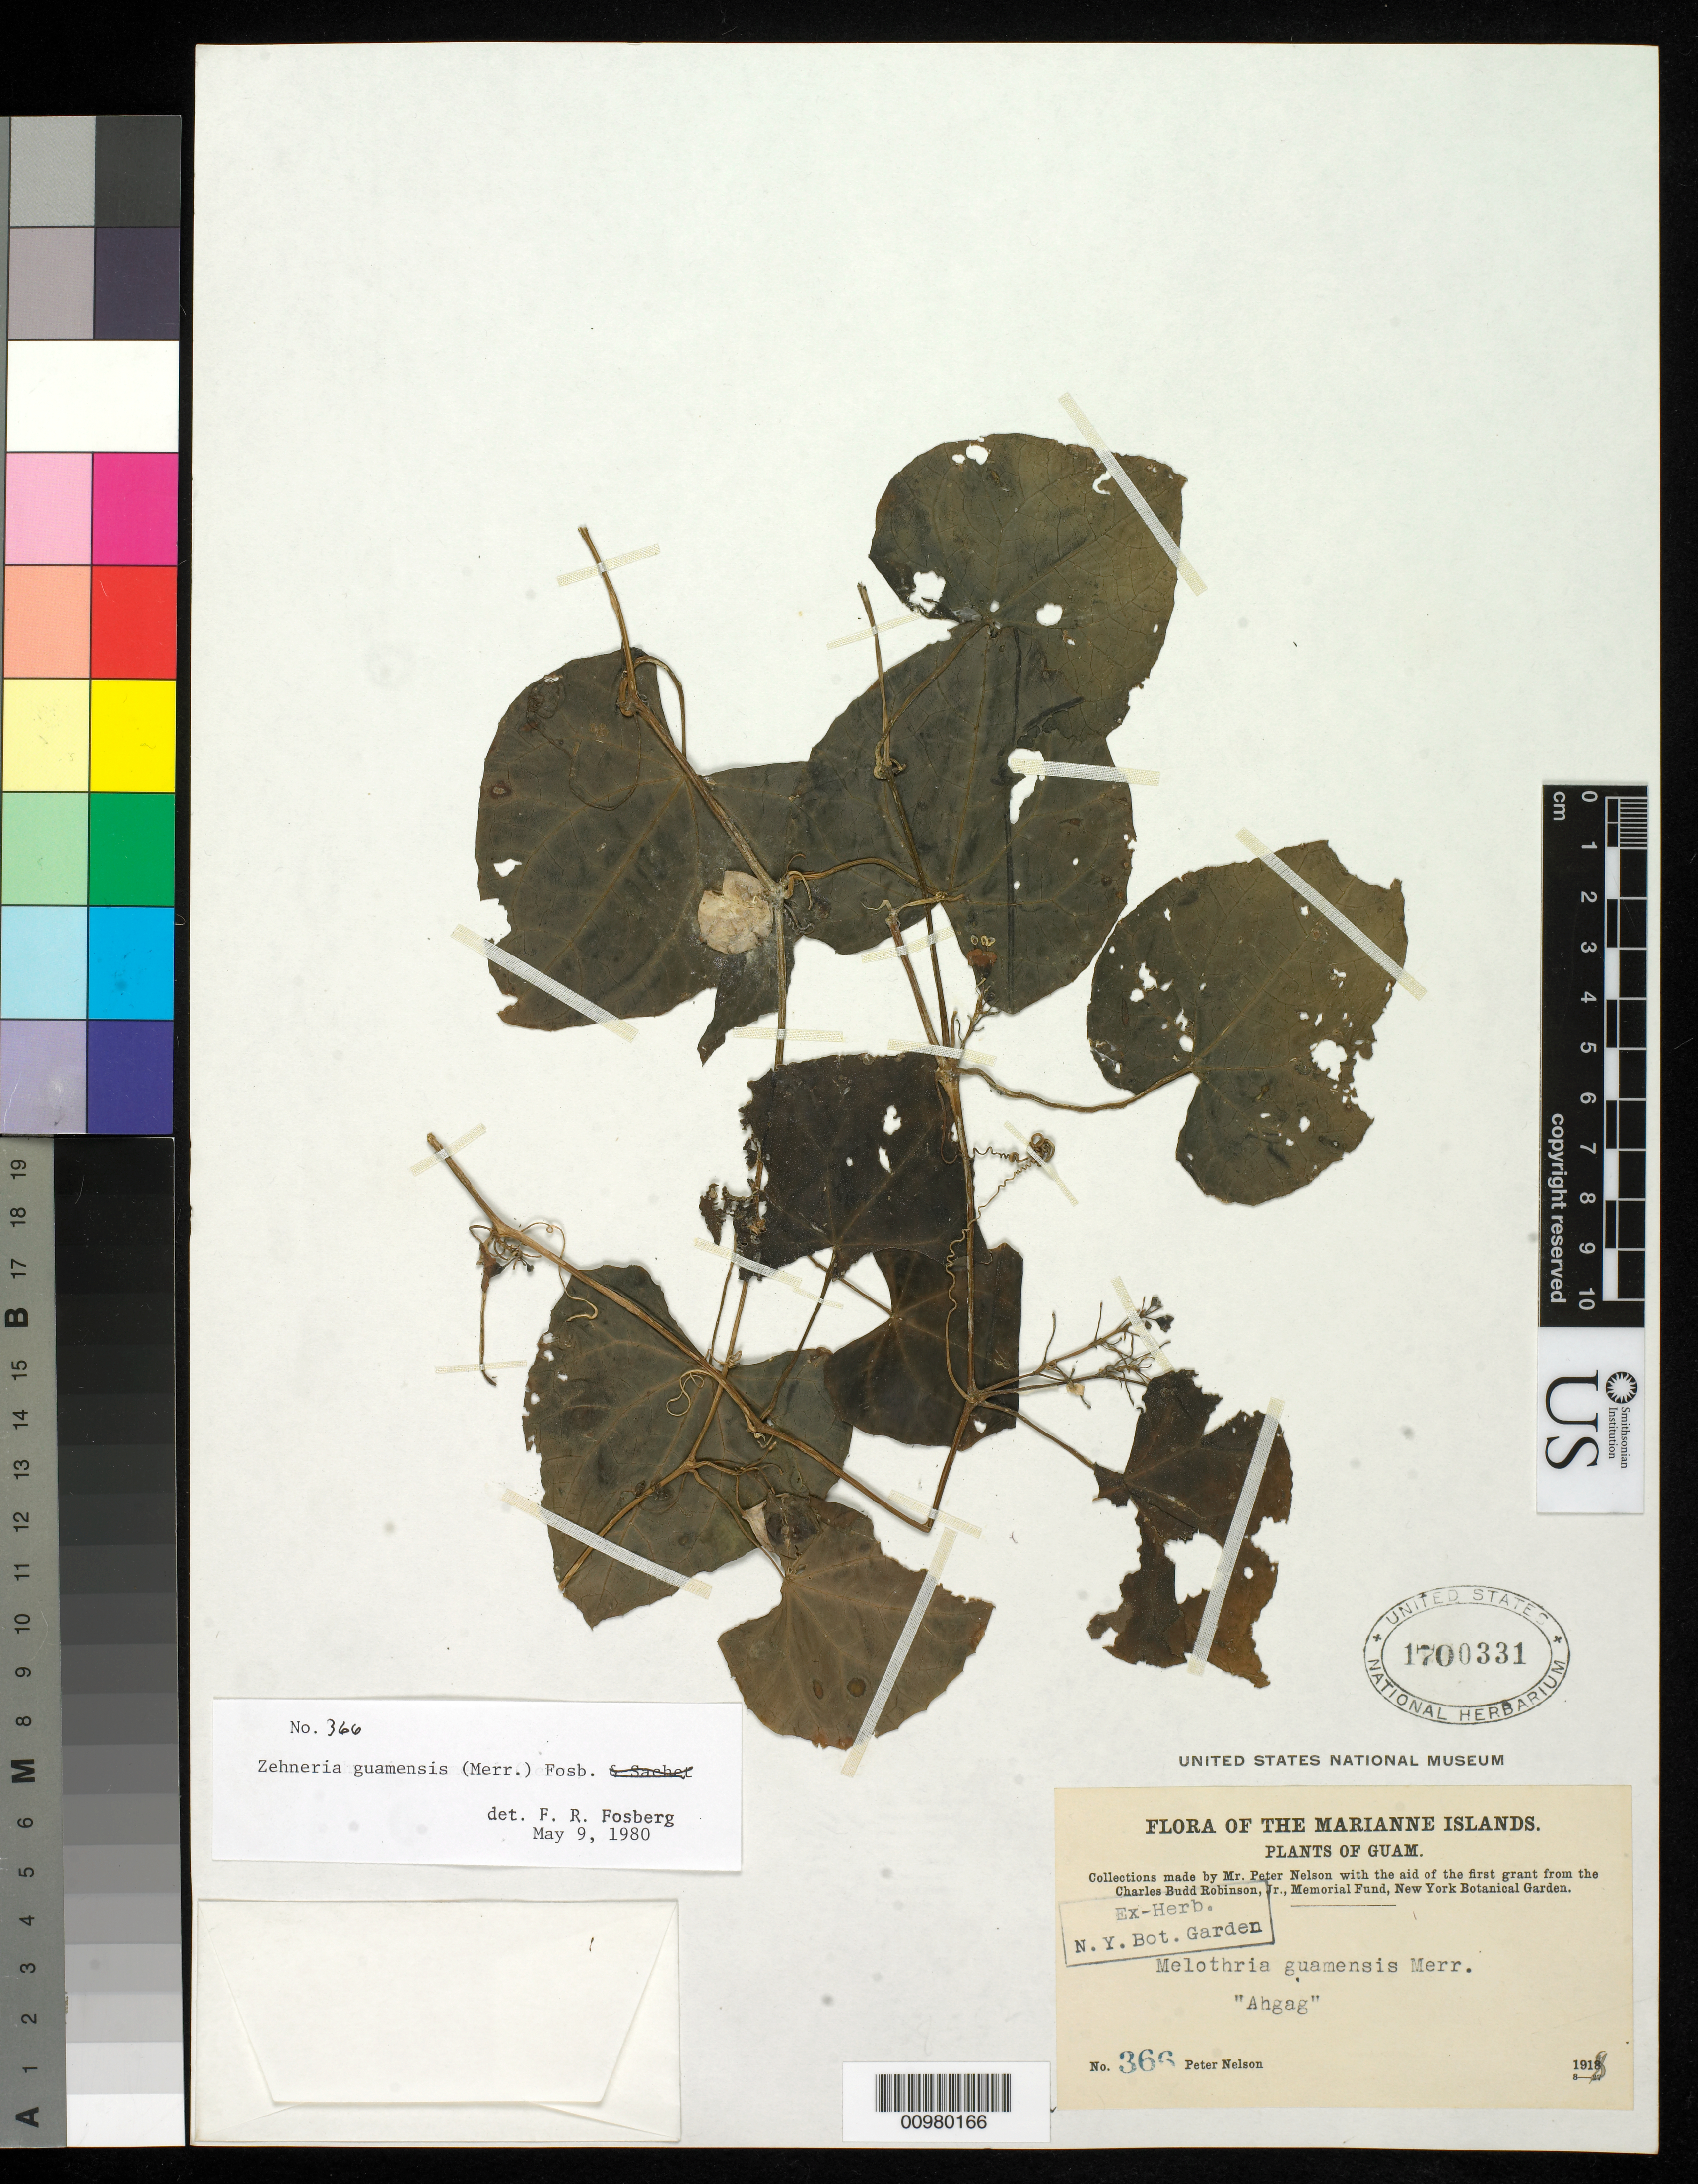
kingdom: Plantae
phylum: Tracheophyta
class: Magnoliopsida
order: Cucurbitales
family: Cucurbitaceae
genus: Zehneria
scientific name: Zehneria guamensis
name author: Merr.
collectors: P. Nelson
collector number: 366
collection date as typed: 27 Sep 1919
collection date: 1919-09-27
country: Guam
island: Guam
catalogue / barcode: US 1700331